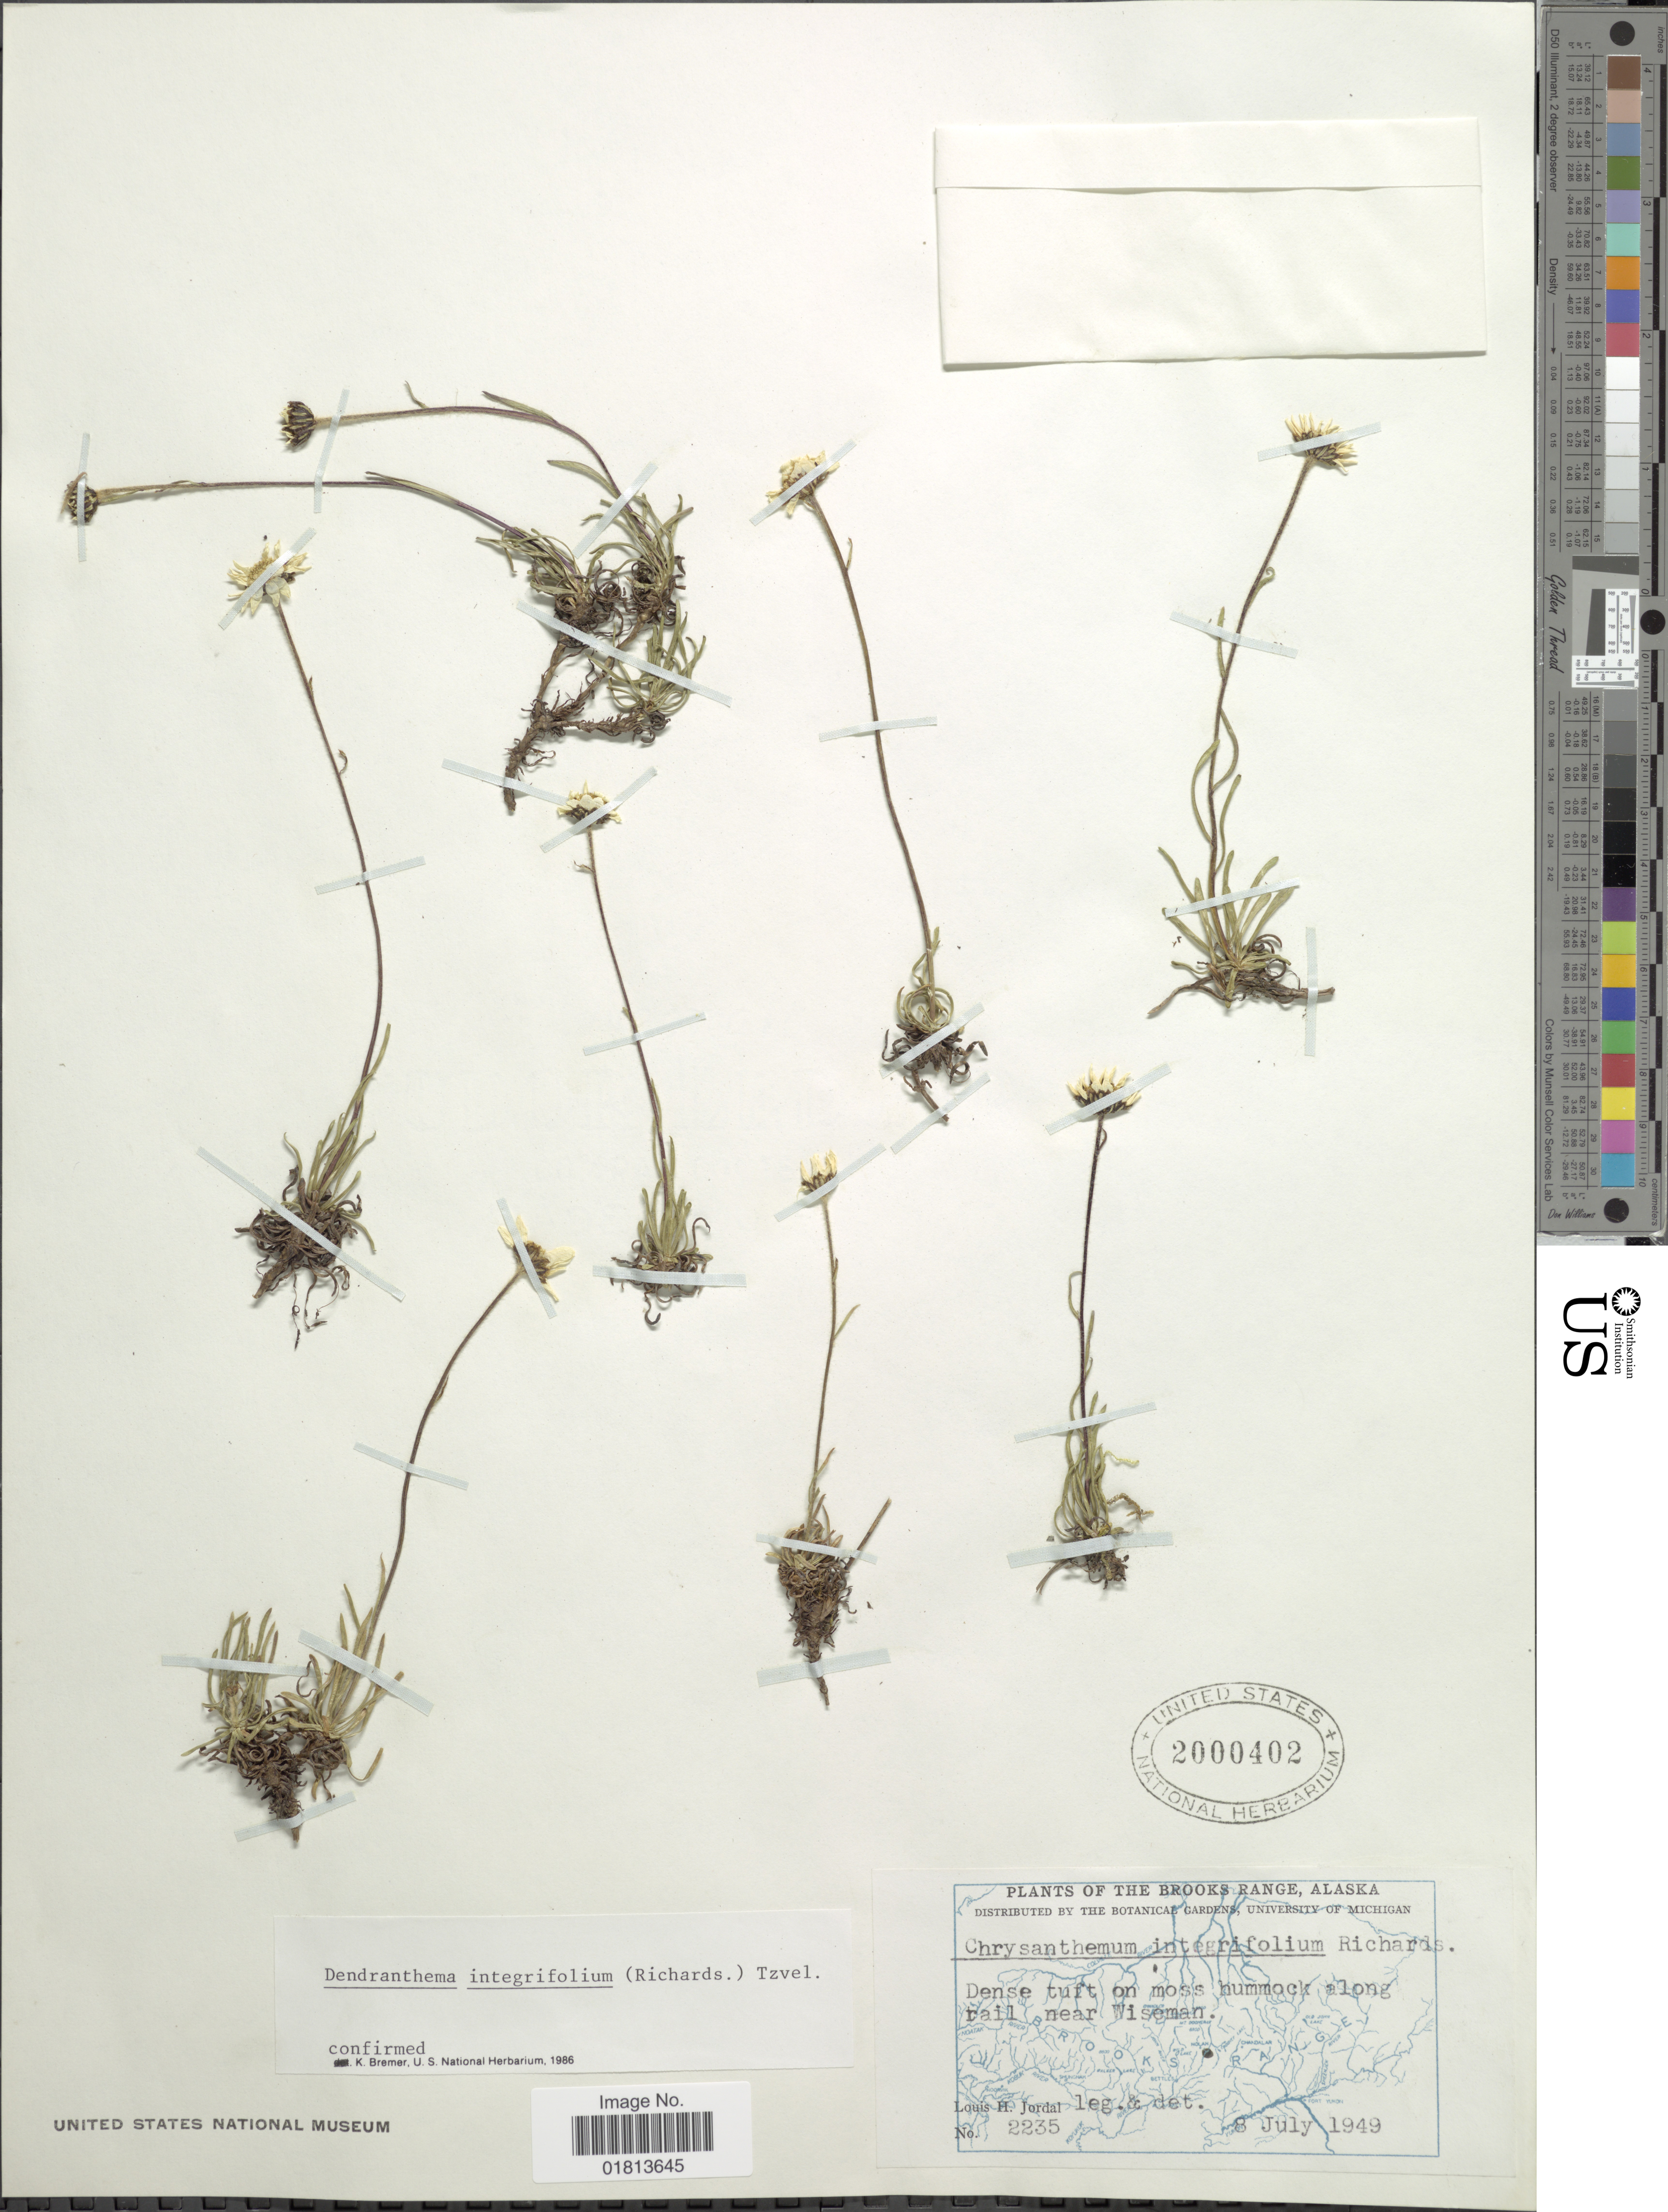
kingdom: Plantae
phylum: Tracheophyta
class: Magnoliopsida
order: Asterales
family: Asteraceae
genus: Dendranthema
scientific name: Dendranthema integrifolium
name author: (Richardson) Tzvelev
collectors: L. Jordal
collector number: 2235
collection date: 1949-07-08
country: United States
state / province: Alaska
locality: The Brooks Range, Alaska, Dense tuft on moss hummock along rail near Wiseman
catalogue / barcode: US 2000402